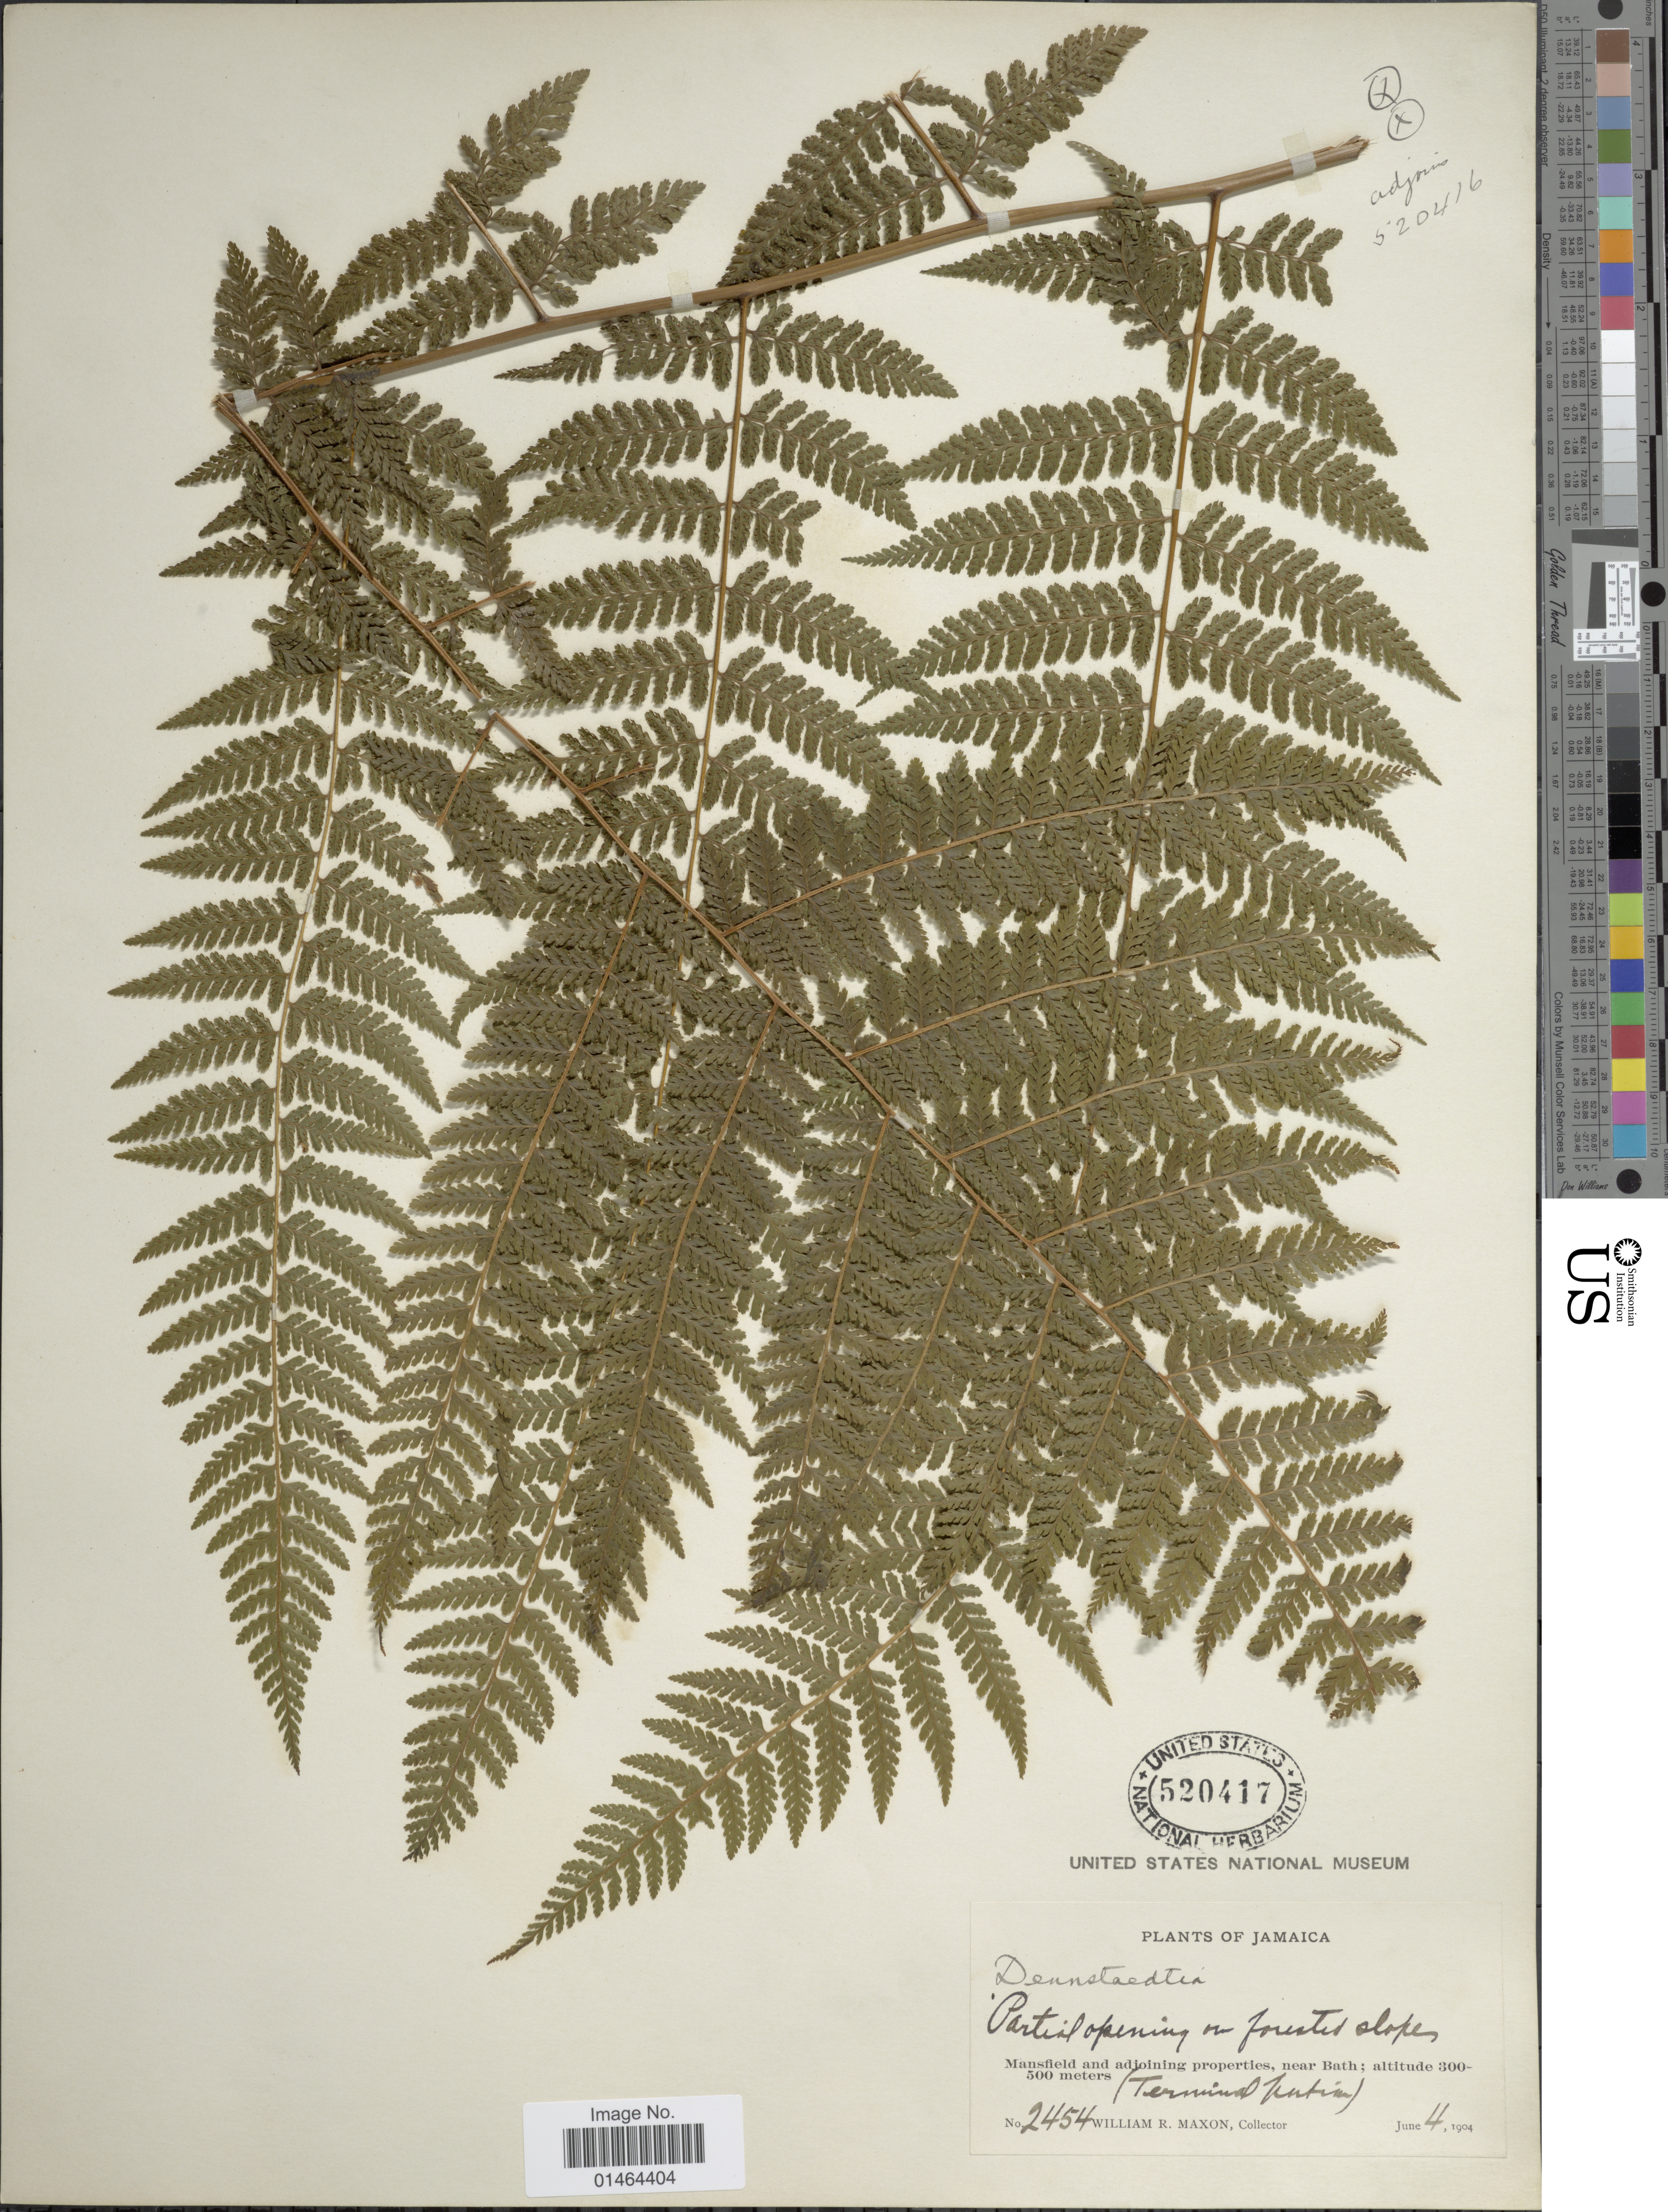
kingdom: Plantae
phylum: Tracheophyta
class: Polypodiopsida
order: Polypodiales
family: Dennstaedtiaceae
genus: Dennstaedtia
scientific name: Dennstaedtia cicutaria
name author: (Sw.) T. Moore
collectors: W. R. Maxon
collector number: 2454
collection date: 1904-06-04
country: Jamaica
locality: Manfield and adjoining properties, near Bath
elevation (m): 300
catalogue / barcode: US 520417